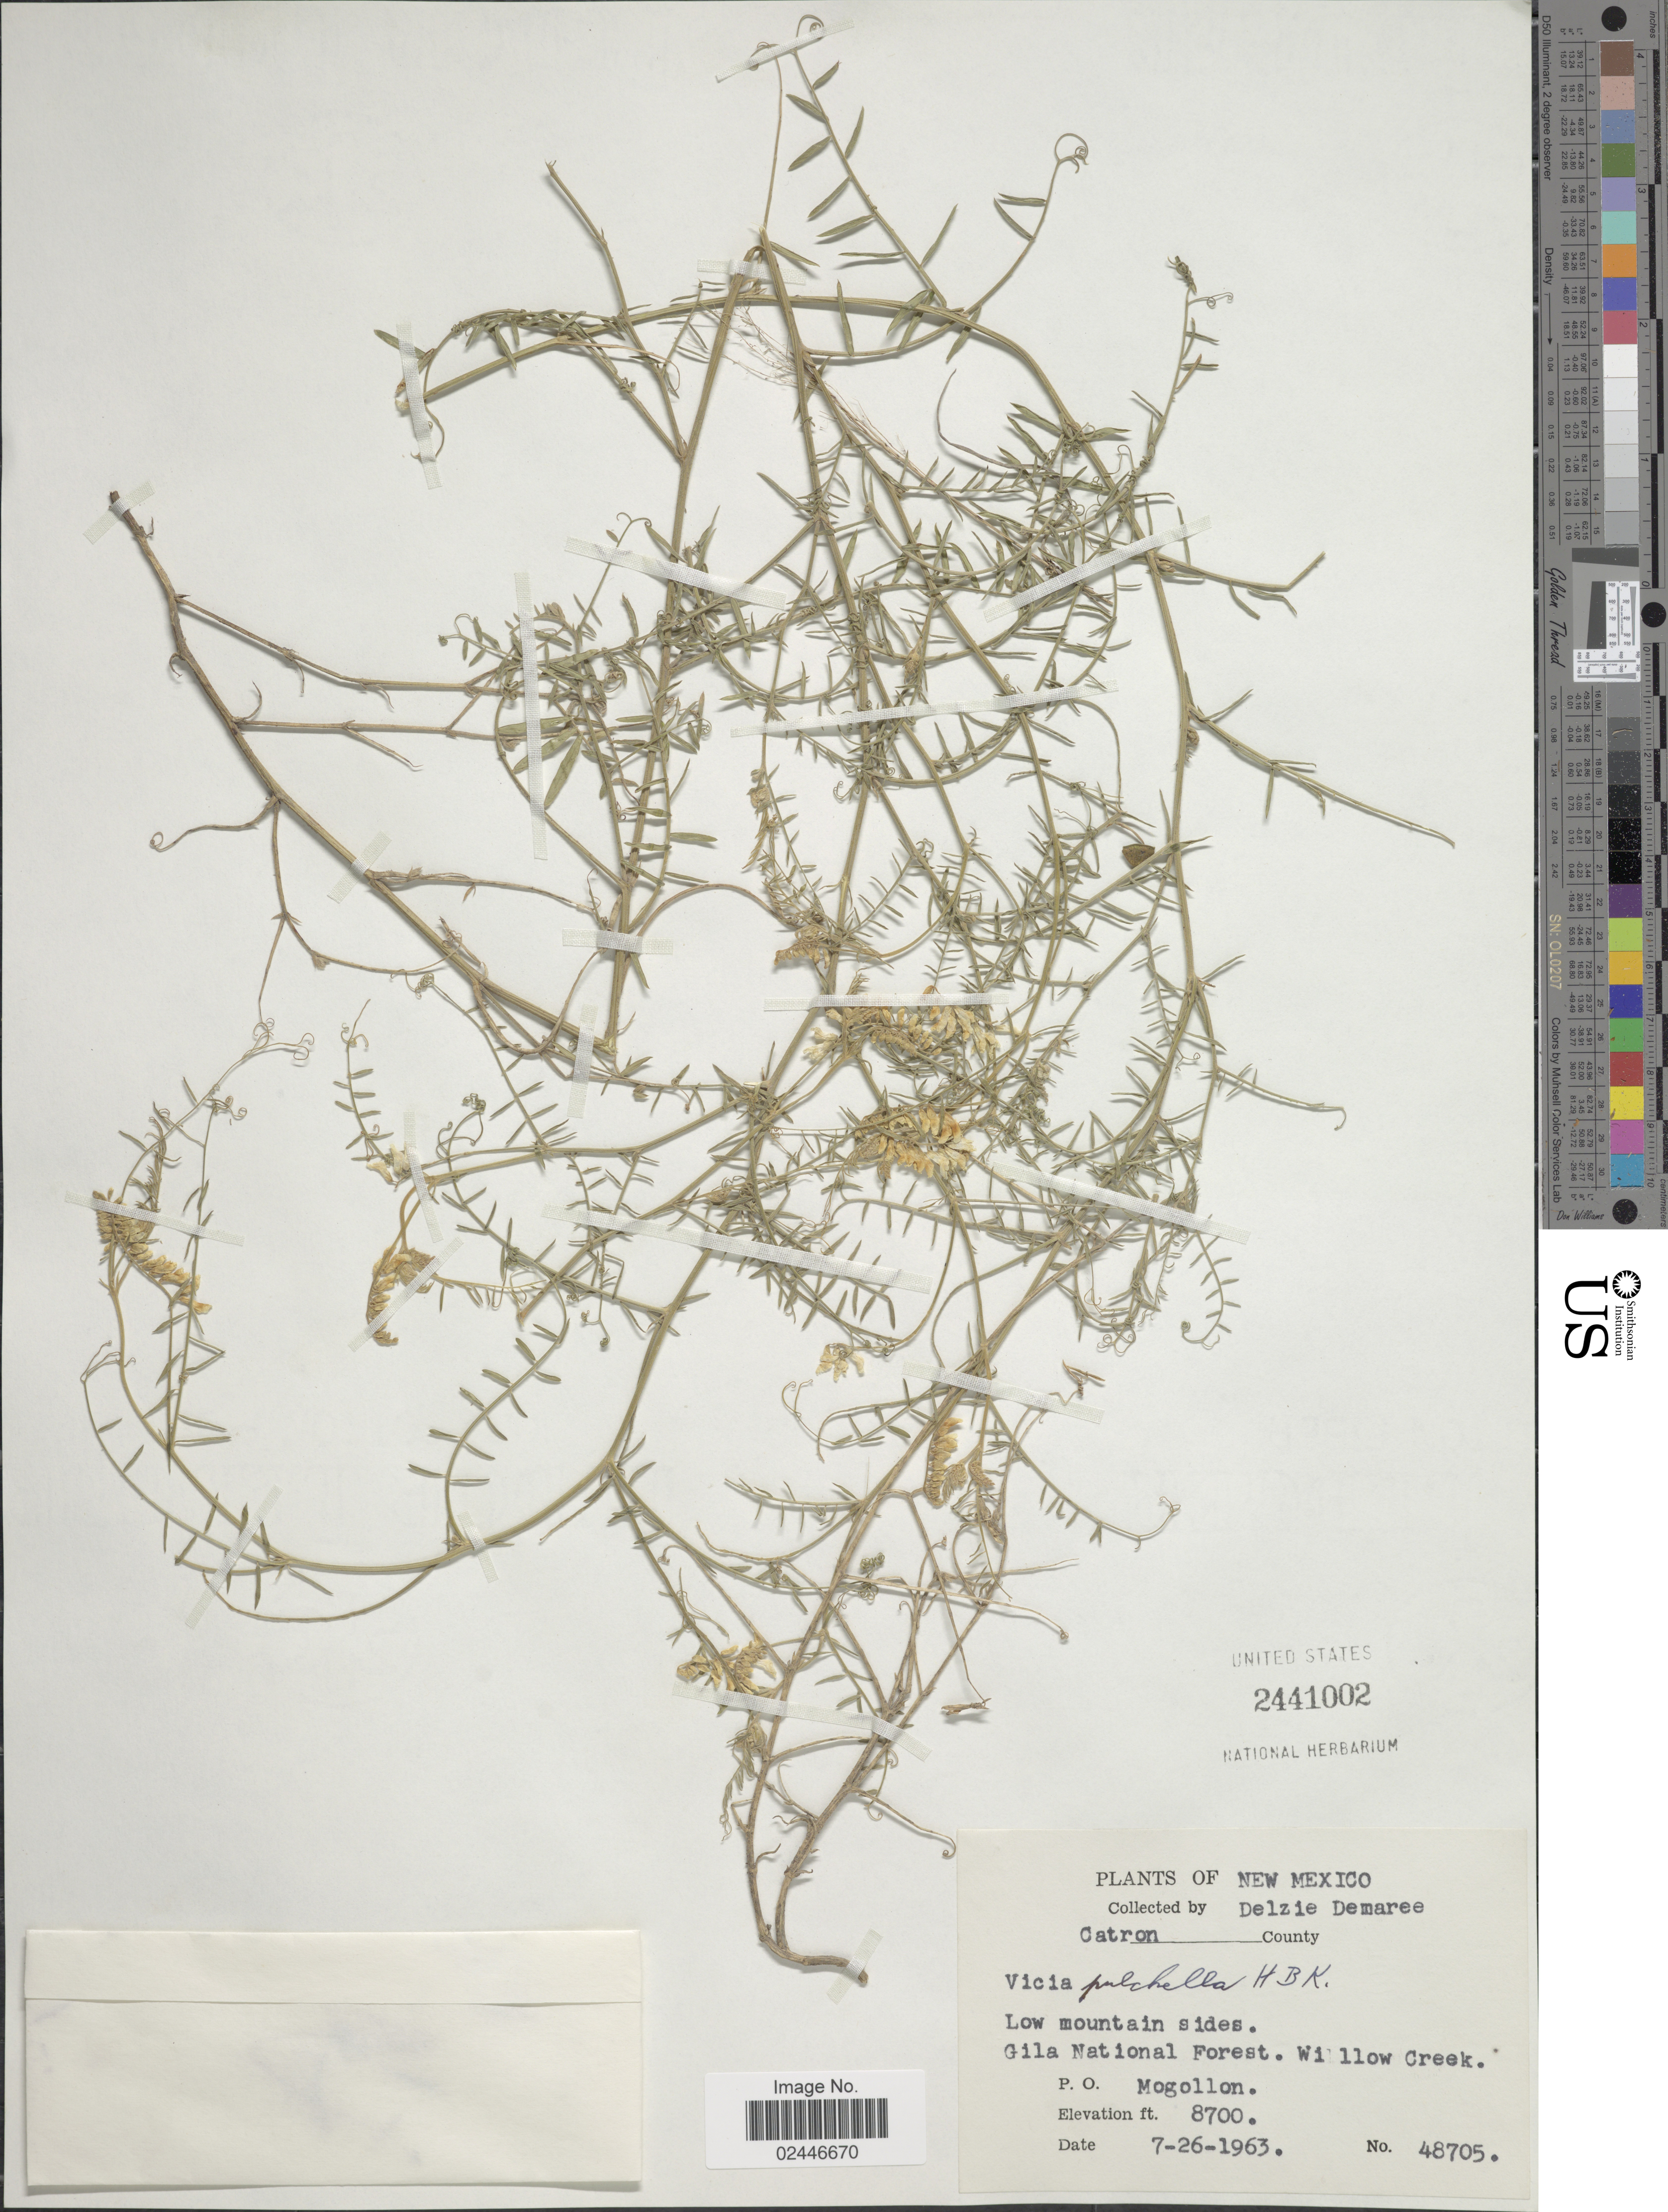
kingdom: Plantae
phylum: Tracheophyta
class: Magnoliopsida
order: Fabales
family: Fabaceae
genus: Vicia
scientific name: Vicia pulchella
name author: Kunth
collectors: D. Demaree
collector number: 48705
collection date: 1963-07-26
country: United States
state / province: New Mexico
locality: Catron County, Gila National Forest, Willow Creek, P.O. Mogollon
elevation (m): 2652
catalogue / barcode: US 2441002